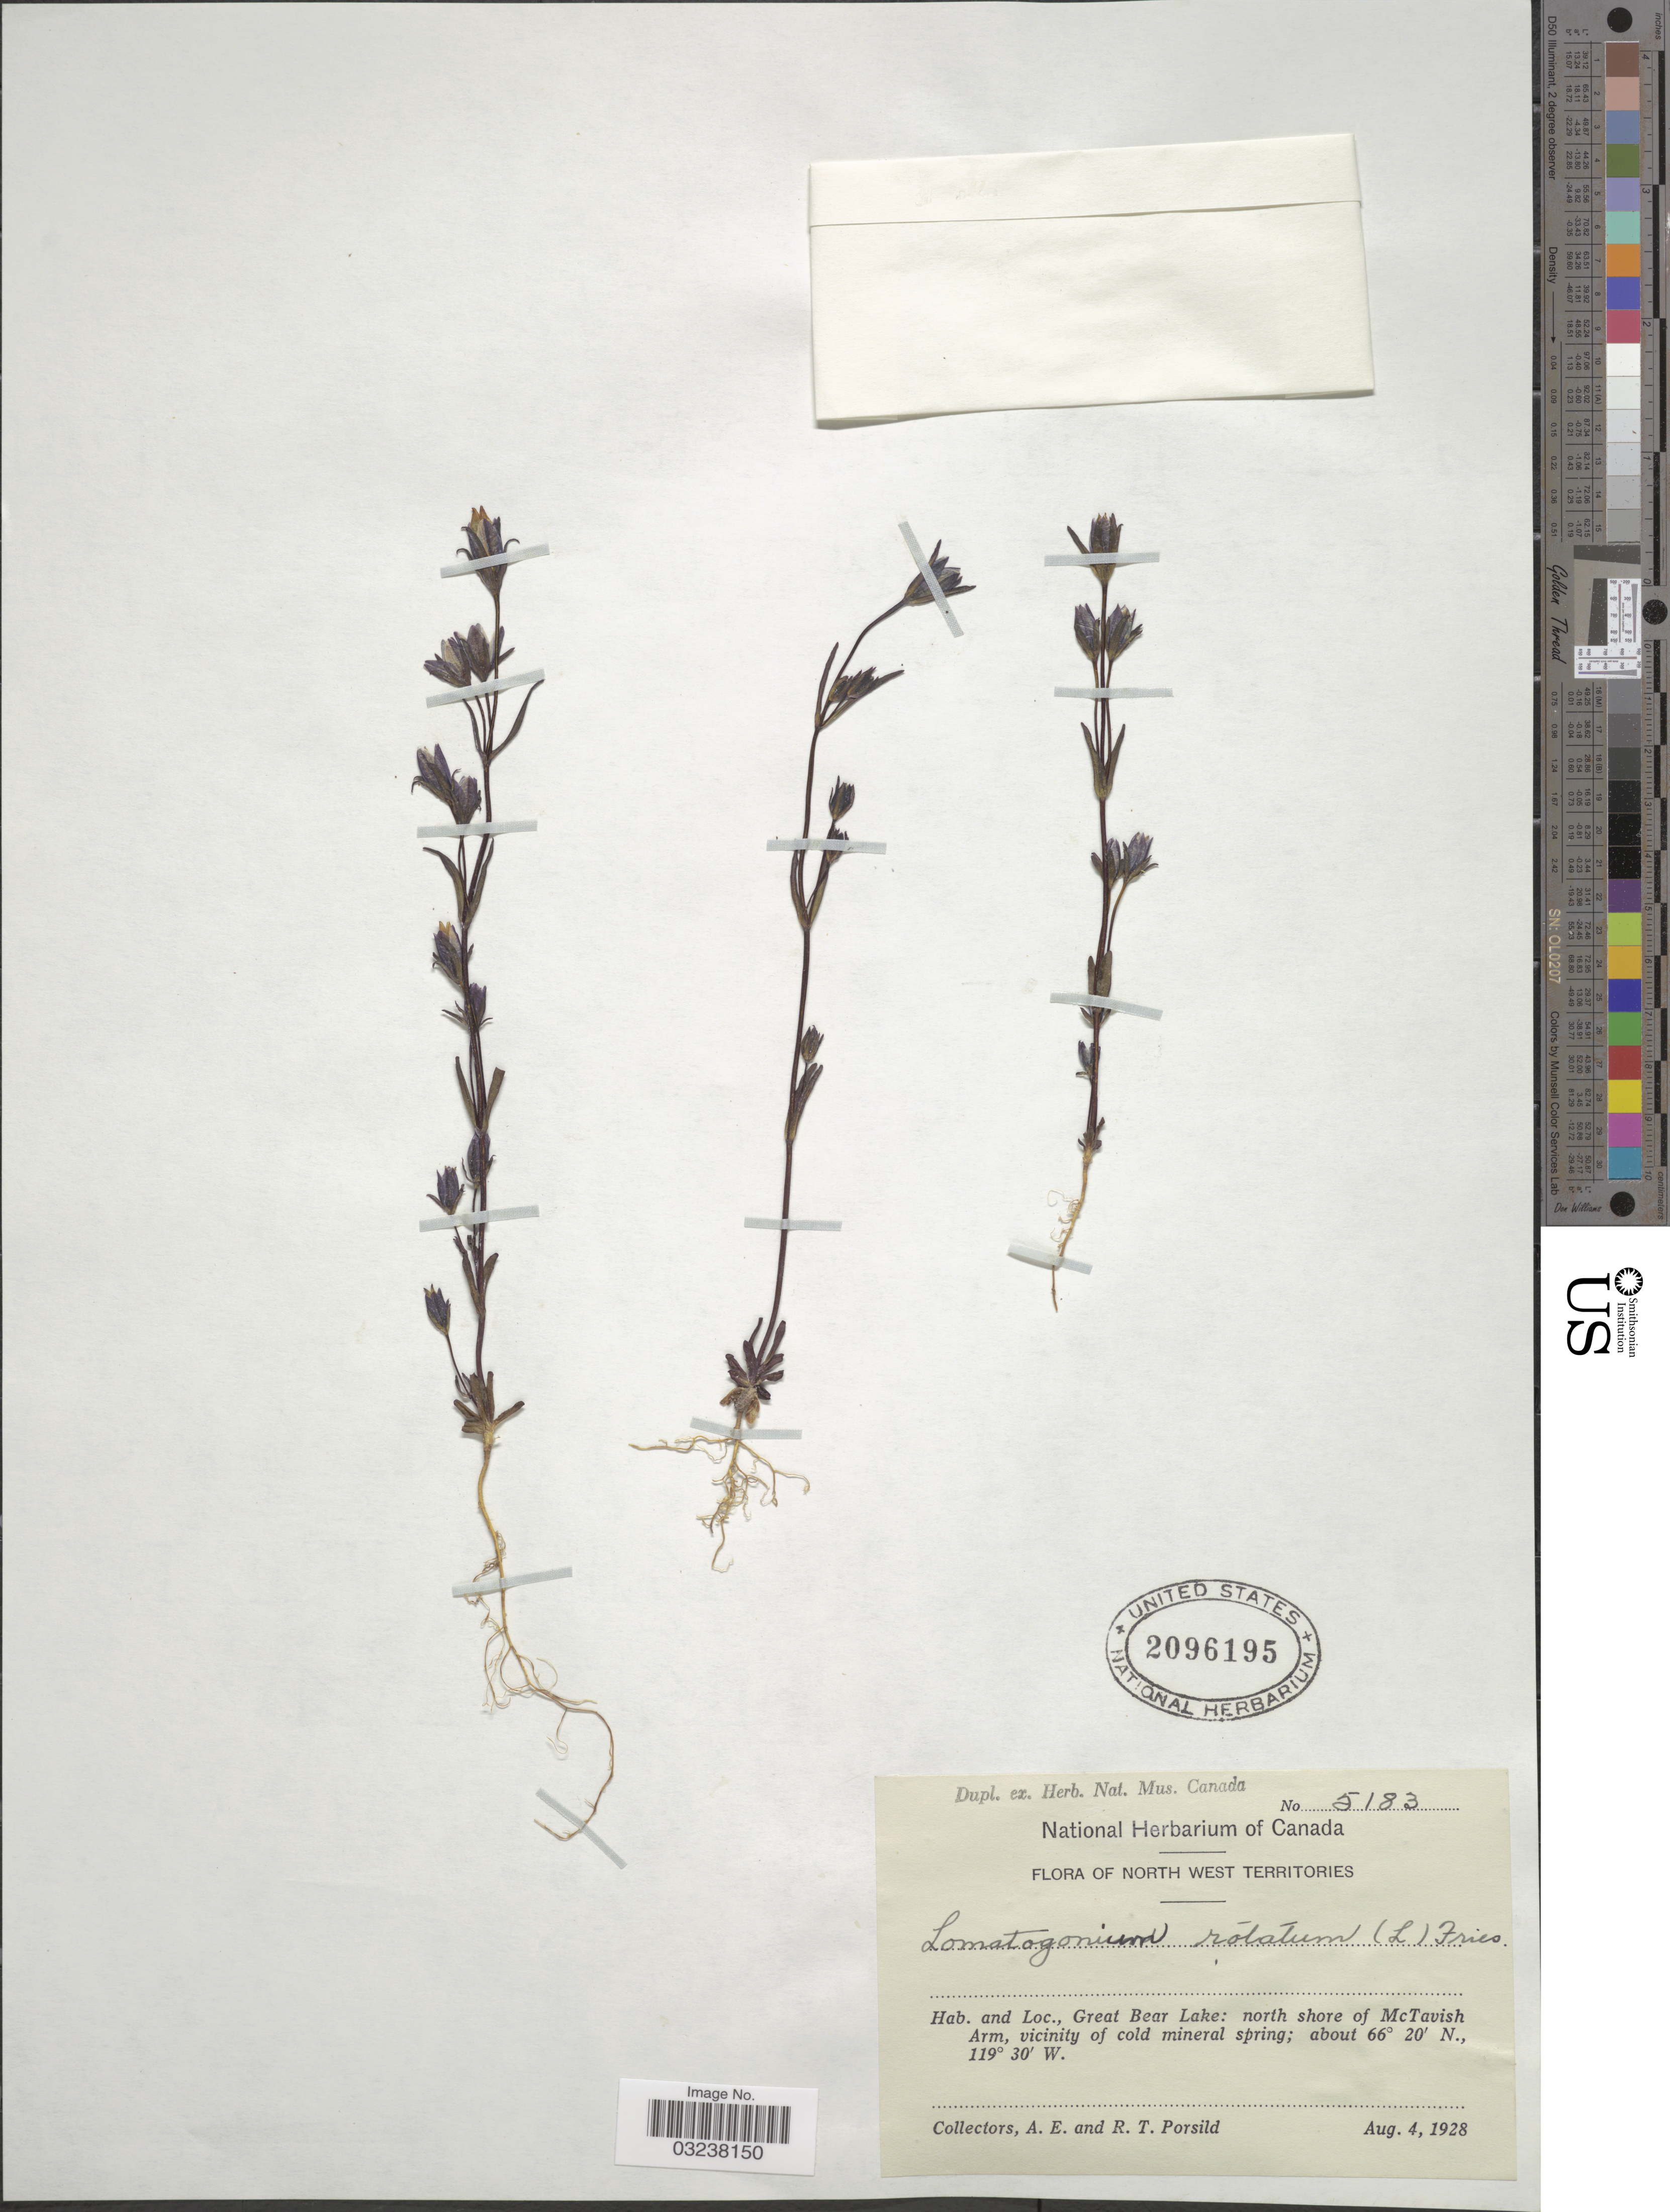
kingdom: Plantae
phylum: Tracheophyta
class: Magnoliopsida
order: Gentianales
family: Gentianaceae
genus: Lomatogonium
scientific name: Lomatogonium rotatum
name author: (L.) Fr.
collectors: A. E. Porsild & R. T. Porsild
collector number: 5183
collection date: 1928-08-04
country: Canada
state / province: Northwest Territories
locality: Great Bear Lake: north shore of McTavish Arm, vicinity of cold mineral spring.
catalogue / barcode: US 2096195